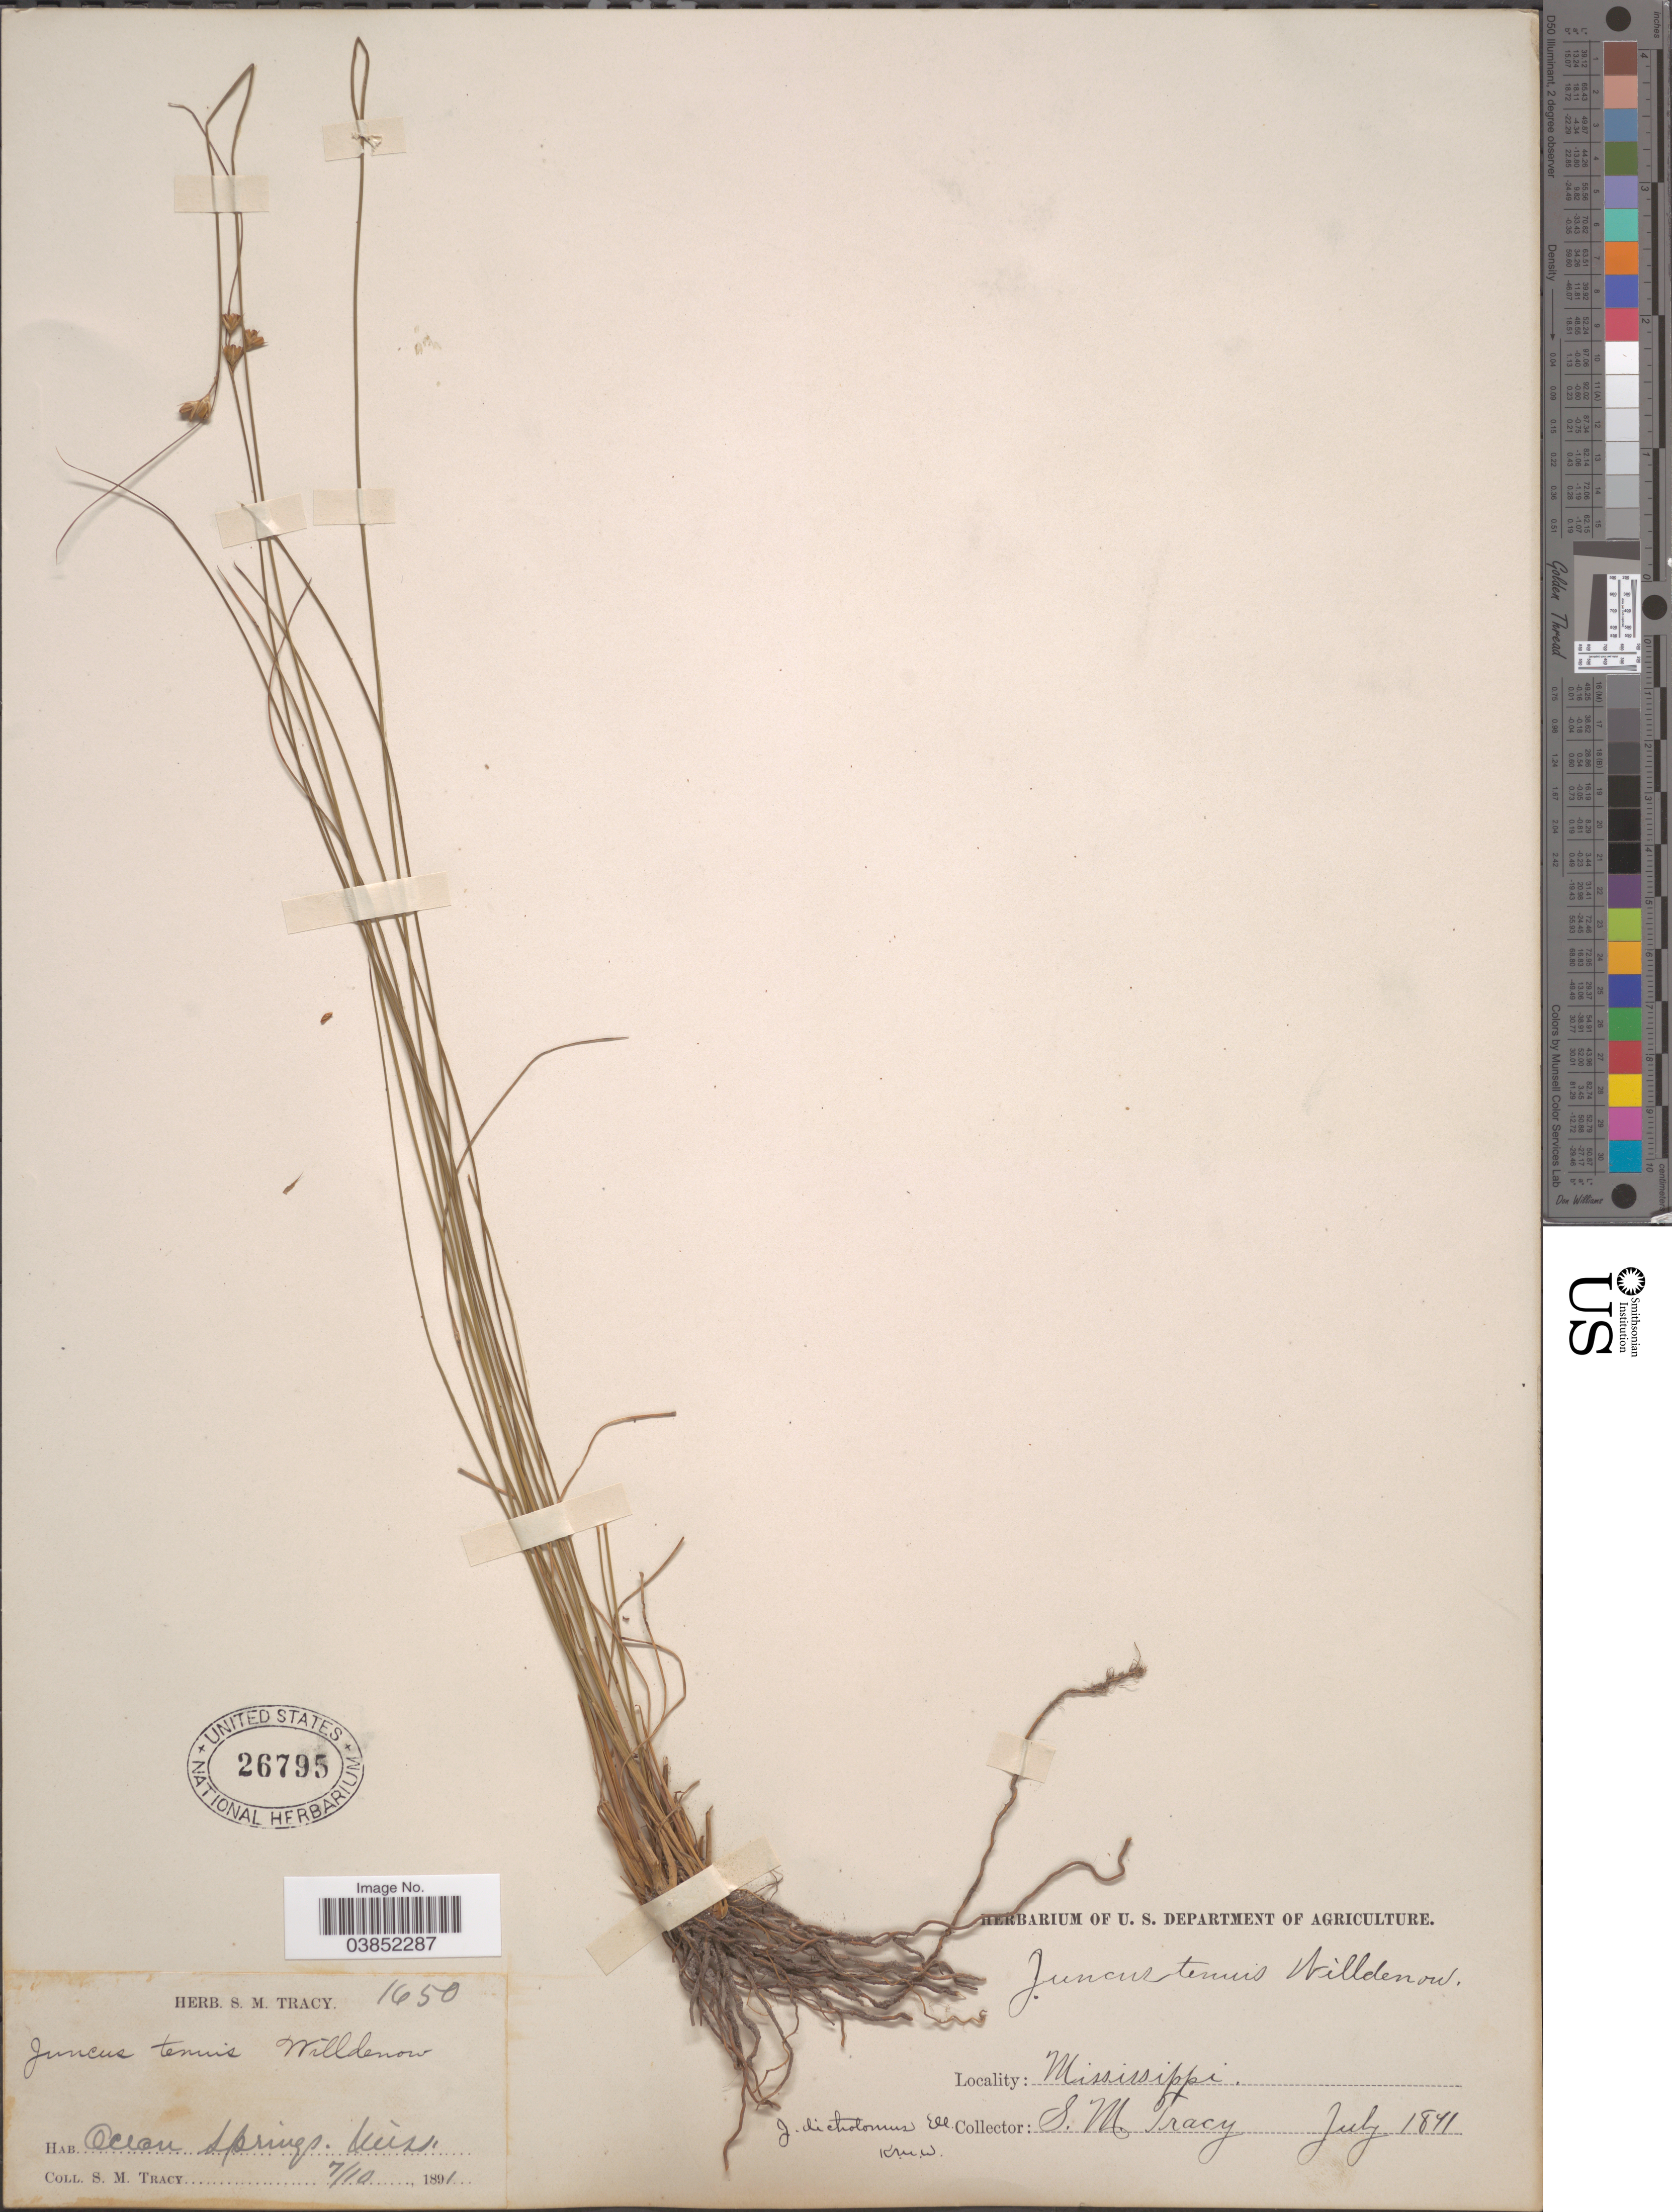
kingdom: Plantae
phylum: Tracheophyta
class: Liliopsida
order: Poales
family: Juncaceae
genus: Juncus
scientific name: Juncus dichotomus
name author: Elliott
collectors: S. M. Tracy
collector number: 1650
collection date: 1891-07-10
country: United States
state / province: Mississippi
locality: Ocean Springs.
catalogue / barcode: US 26795